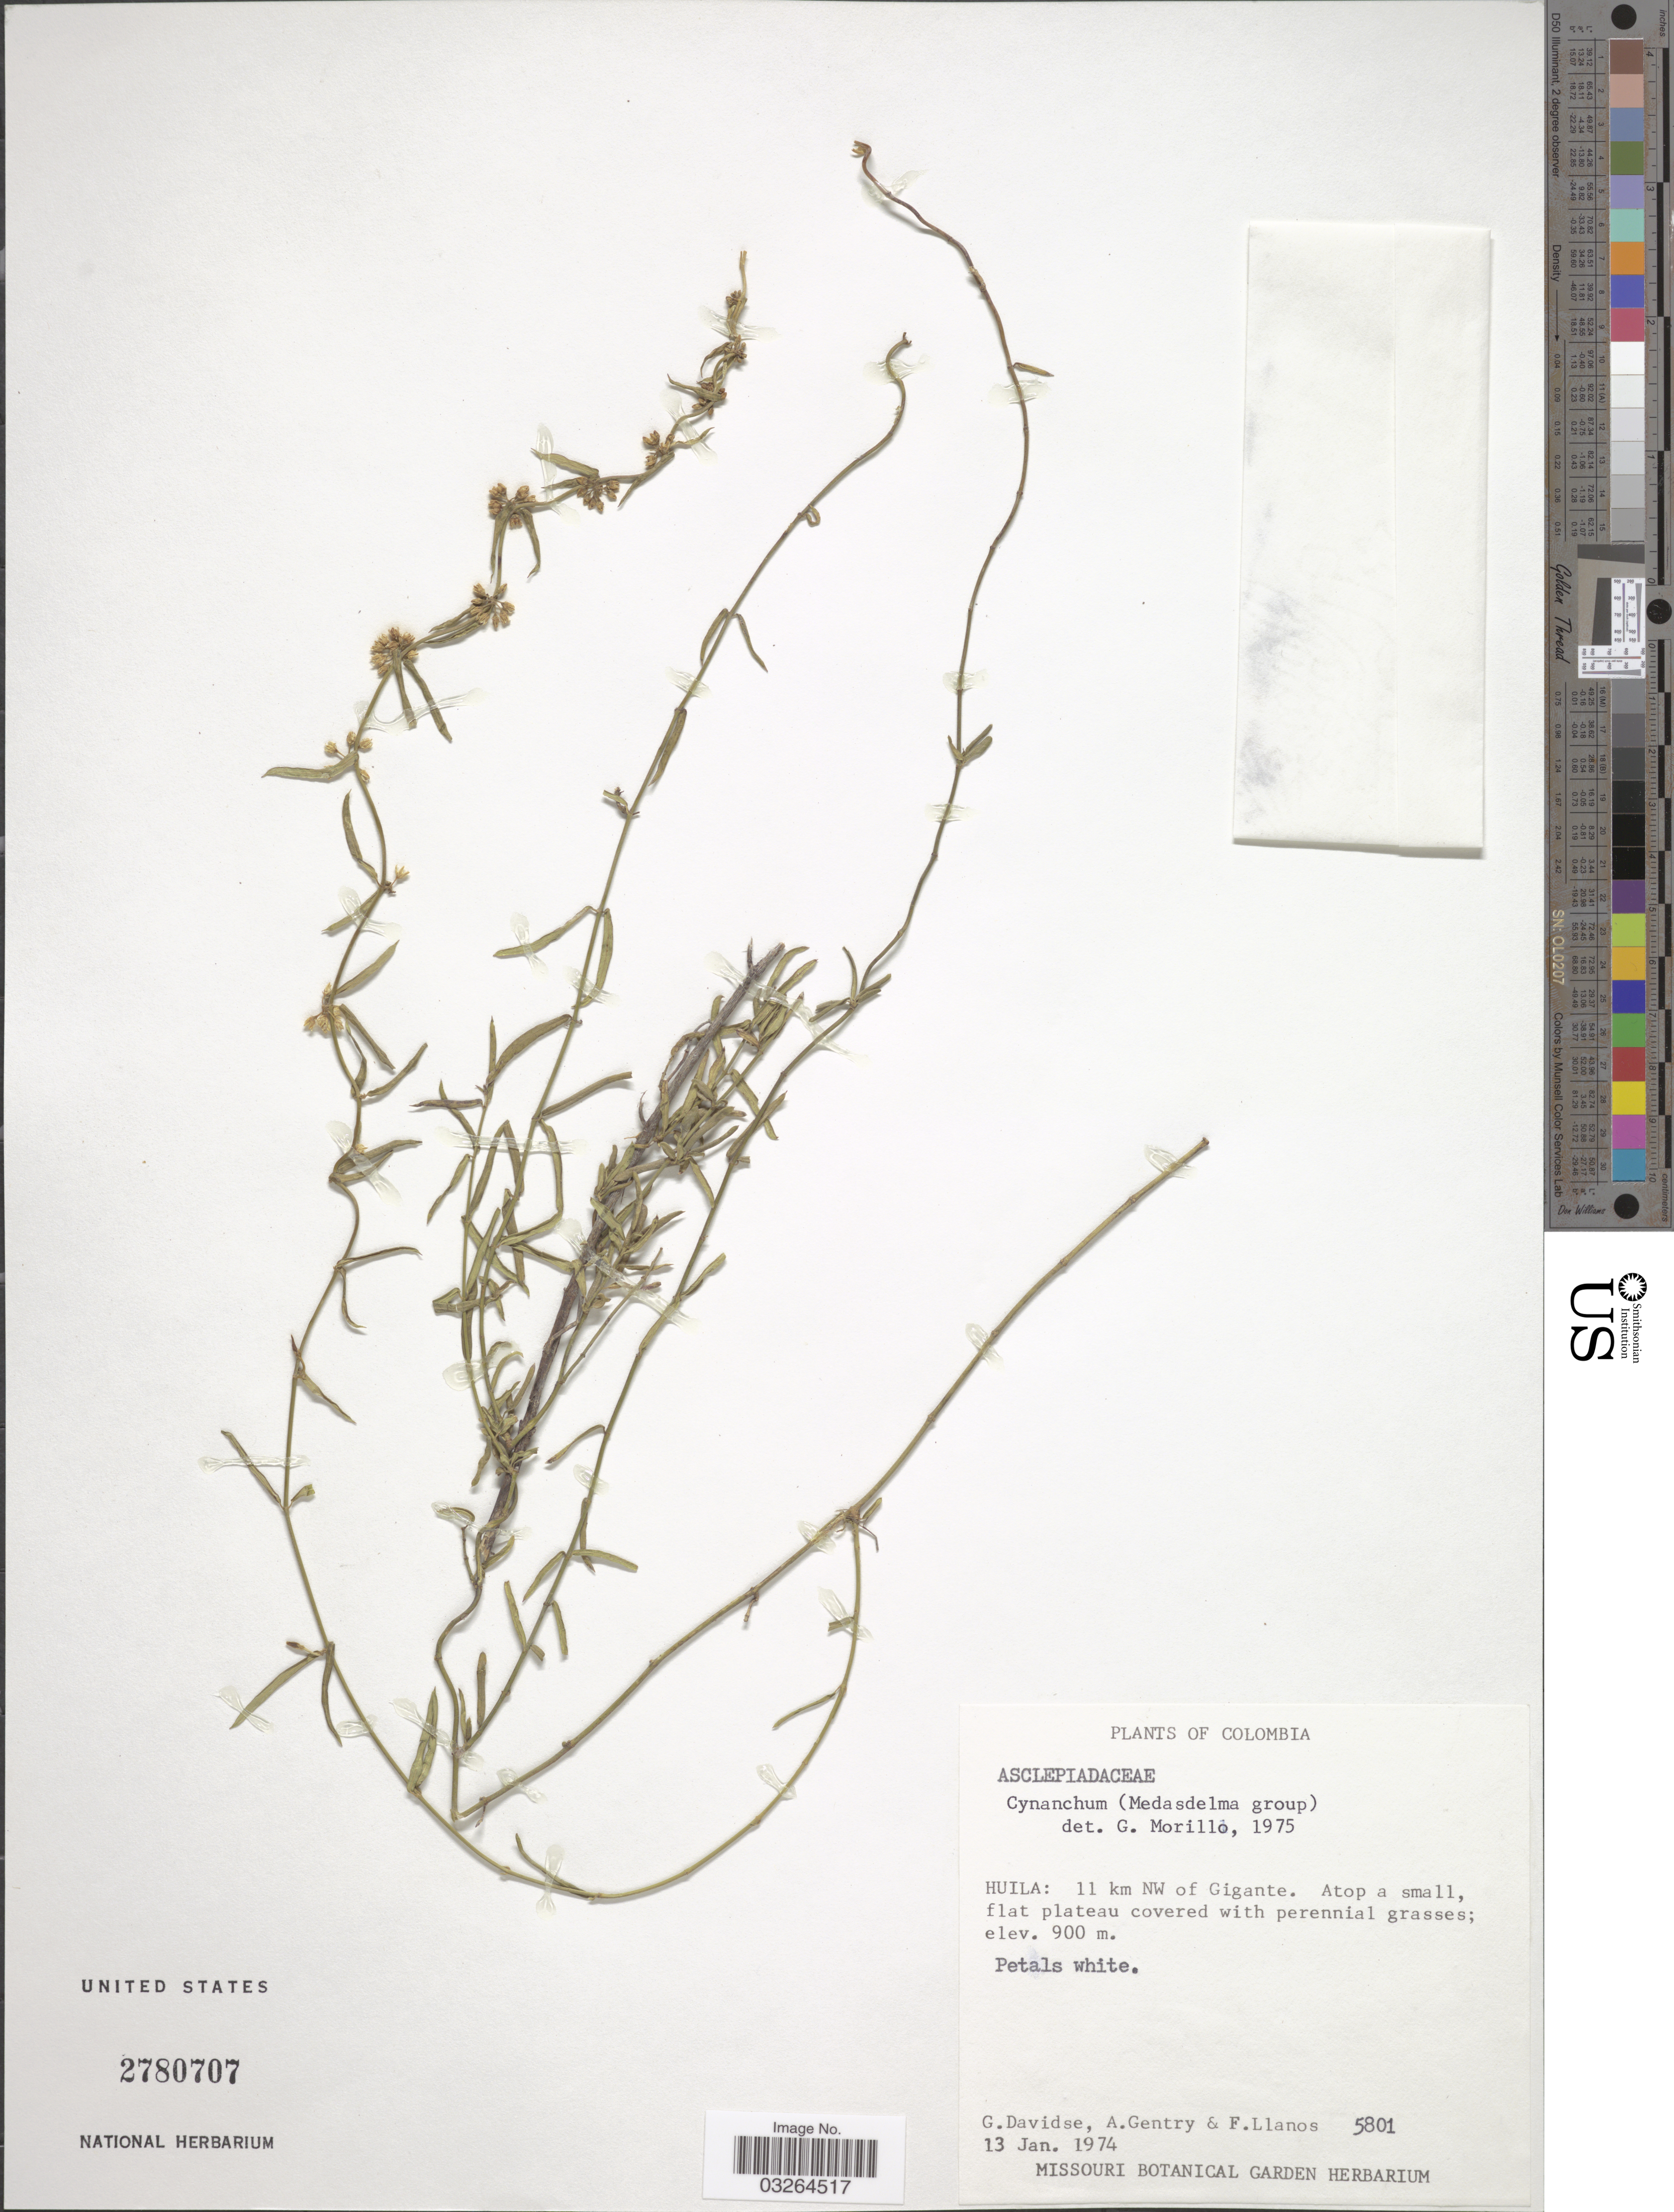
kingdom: Plantae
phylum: Tracheophyta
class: Magnoliopsida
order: Gentianales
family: Apocynaceae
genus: Cynanchum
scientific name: Cynanchum sp.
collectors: G. Davidse, A. H. Gentry & F. Llanos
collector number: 5801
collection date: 1974-01-13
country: Colombia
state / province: Huila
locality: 11 km NW of Gigante.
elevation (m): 900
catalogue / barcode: US 2780707